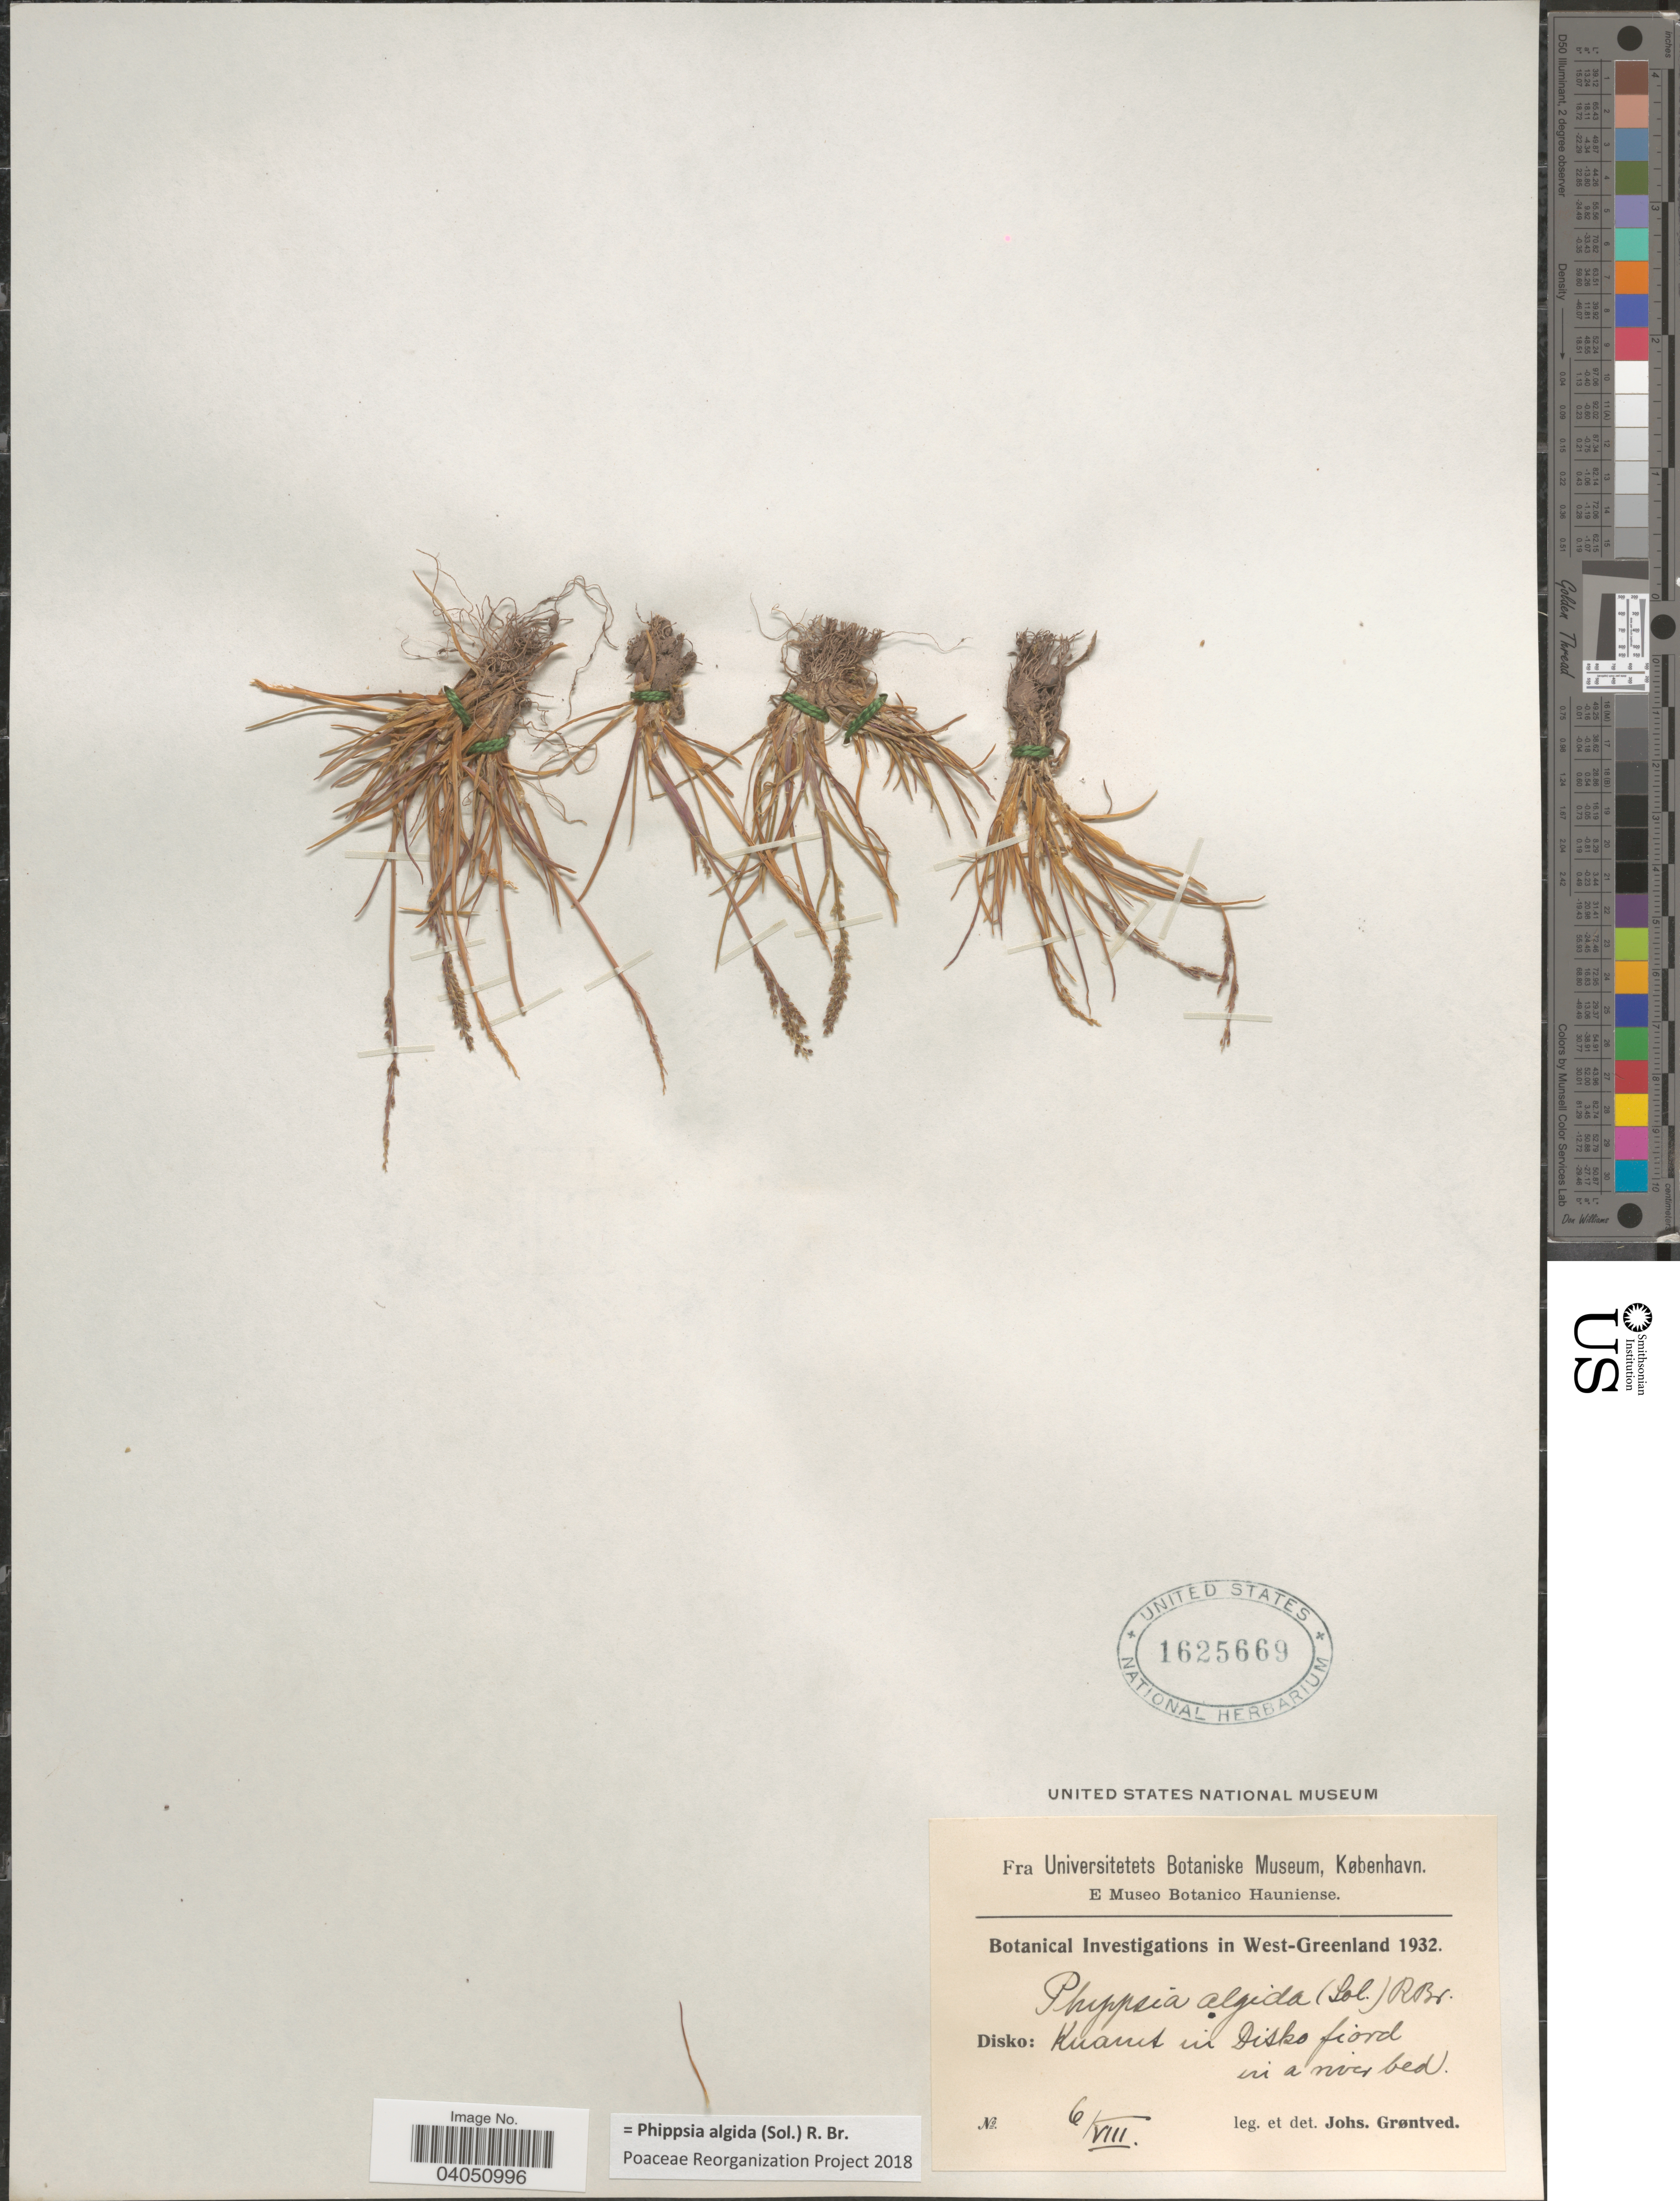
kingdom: Plantae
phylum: Tracheophyta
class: Liliopsida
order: Poales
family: Poaceae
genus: Phippsia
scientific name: Phippsia algida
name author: (Sol.) R. Br.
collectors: J. Grøntved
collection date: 1932-08-06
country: Greenland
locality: West-Greenland. Disko: Kuanit in Disko fiord in a riverbed.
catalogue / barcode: US 1625669